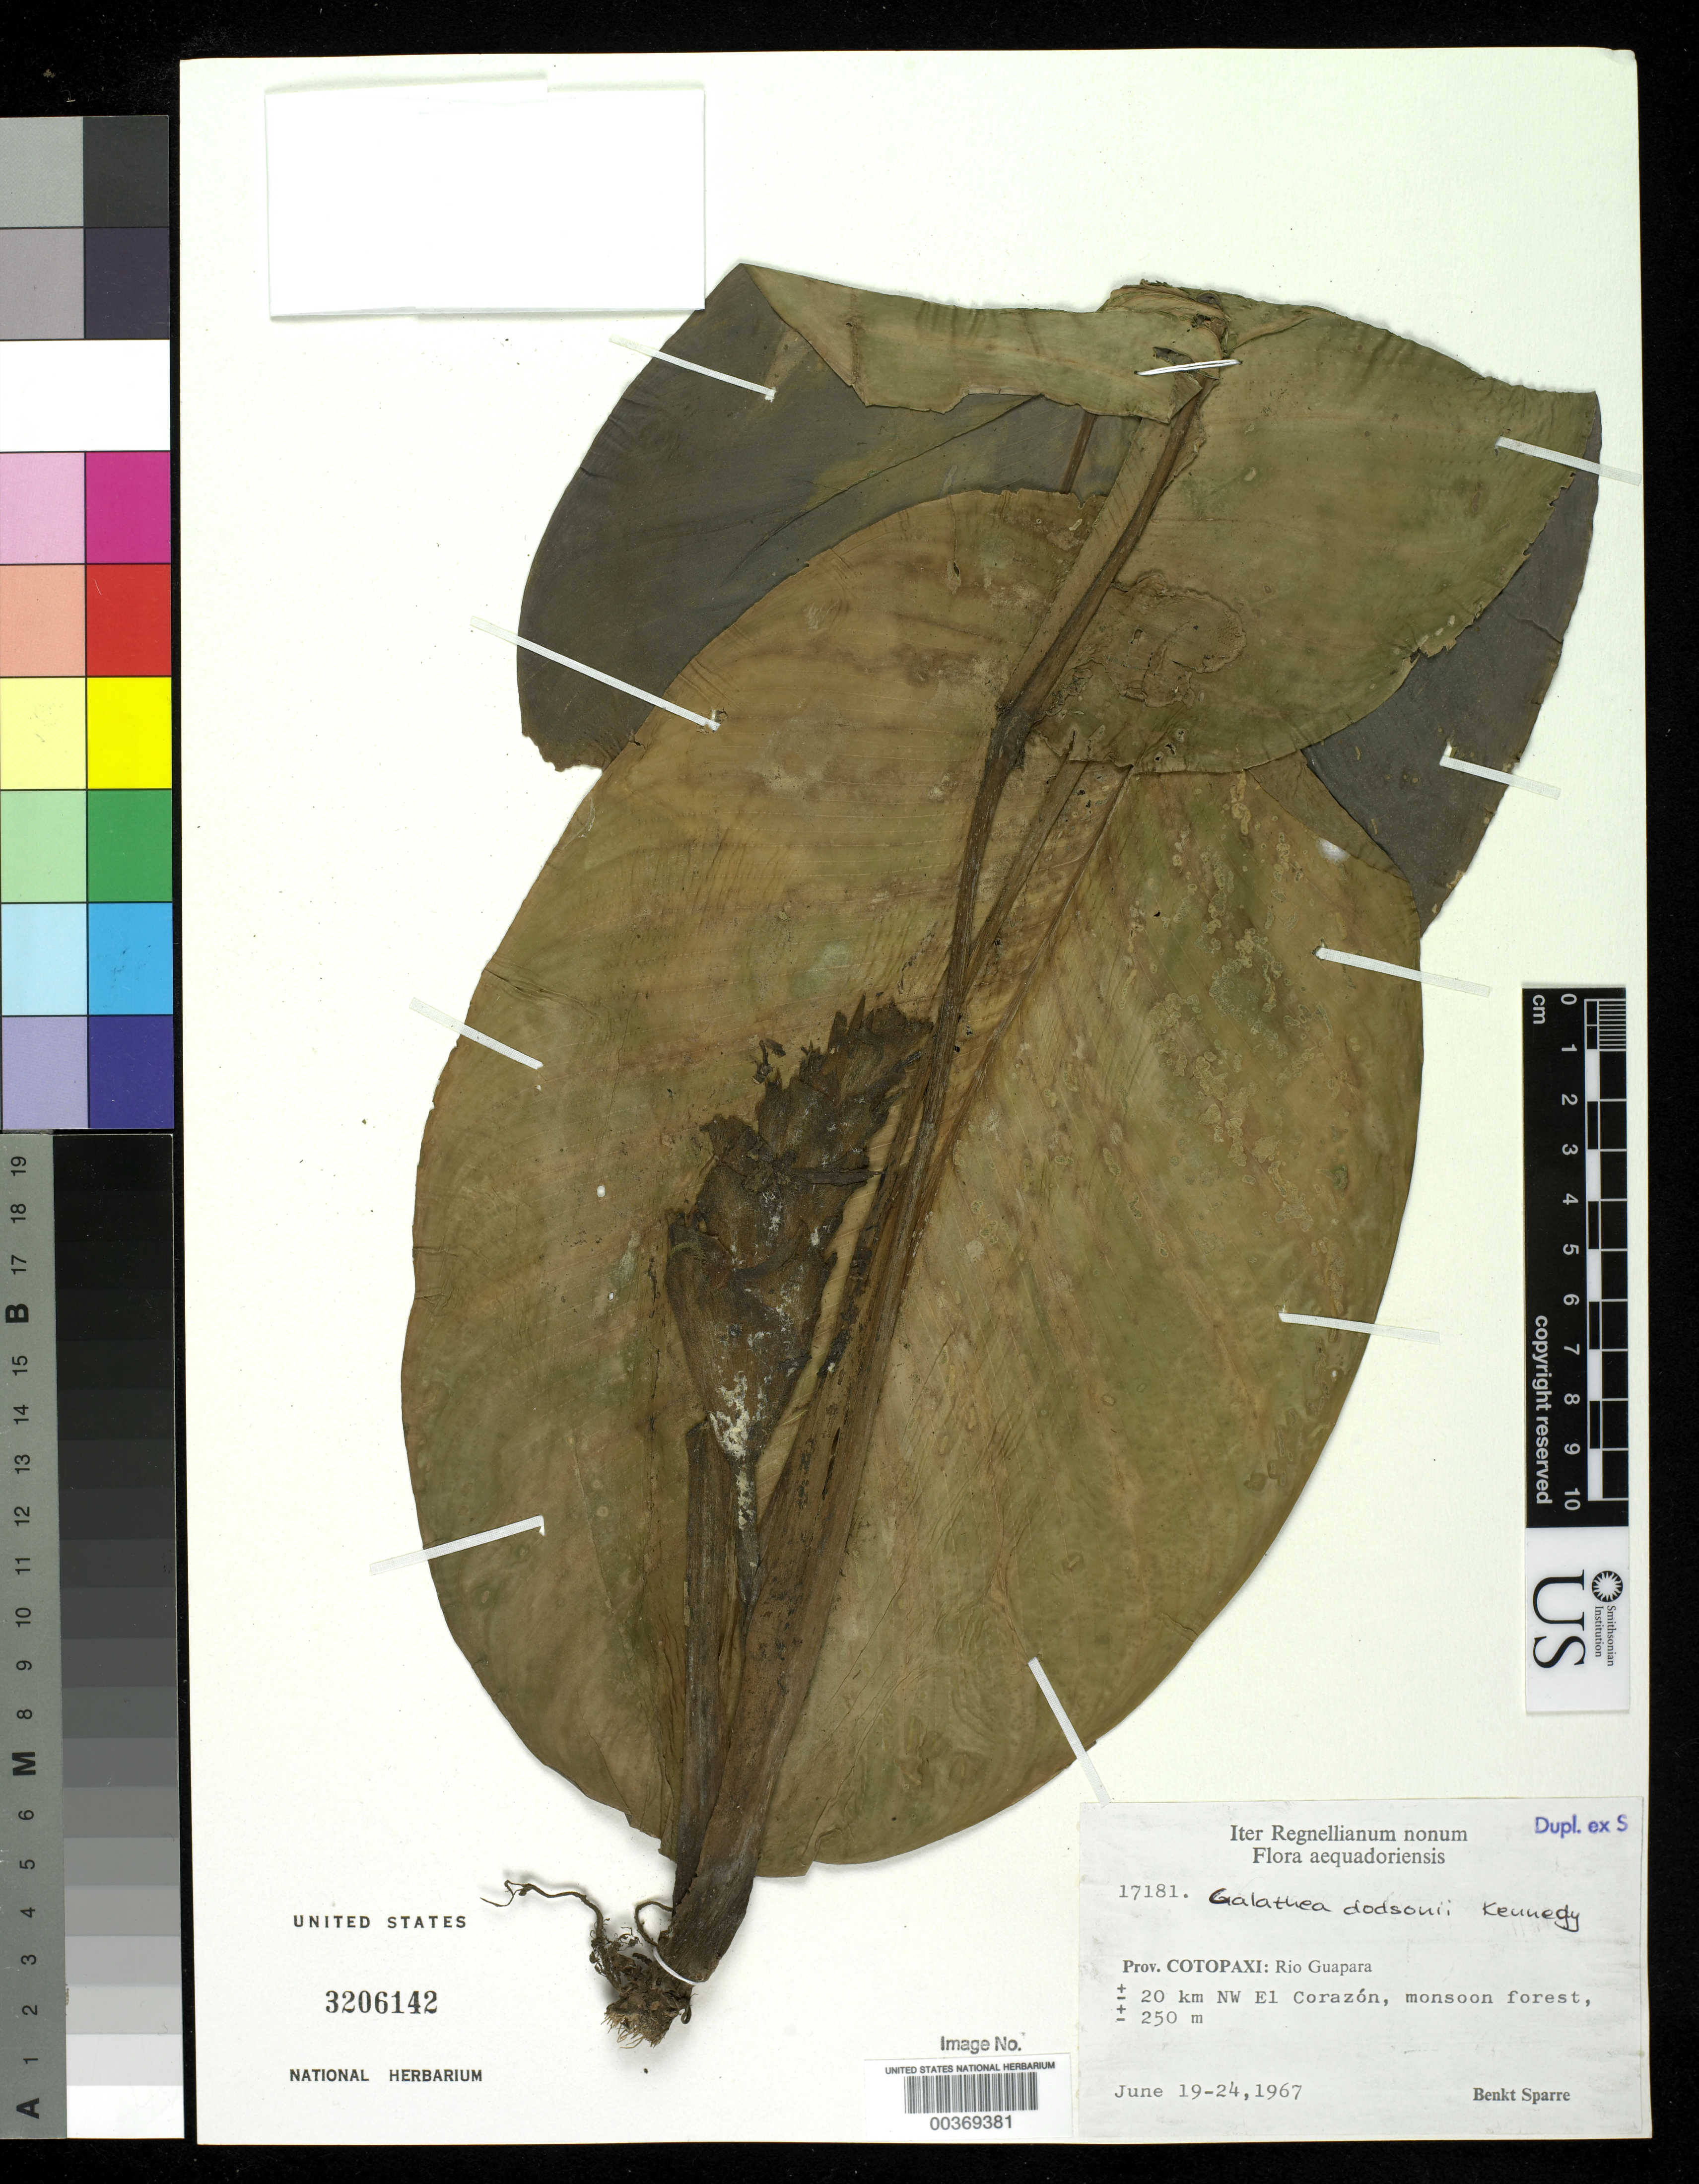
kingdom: Plantae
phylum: Tracheophyta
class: Liliopsida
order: Zingiberales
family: Marantaceae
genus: Goeppertia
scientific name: Goeppertia dodsonii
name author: (H. Kenn.) Borchs. & S. Suárez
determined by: Strong, M. T., (US), Smithsonian Institution - National Museum of Natural History (UNITED STATES)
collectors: B. Sparre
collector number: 17181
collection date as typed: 19 Jun 1967 to 24 Jun 1967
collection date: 1967-06-19/1967-06-24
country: Ecuador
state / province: Cotopaxi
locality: Rio Guapara, NW El Corazon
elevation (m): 250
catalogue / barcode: US 3206142